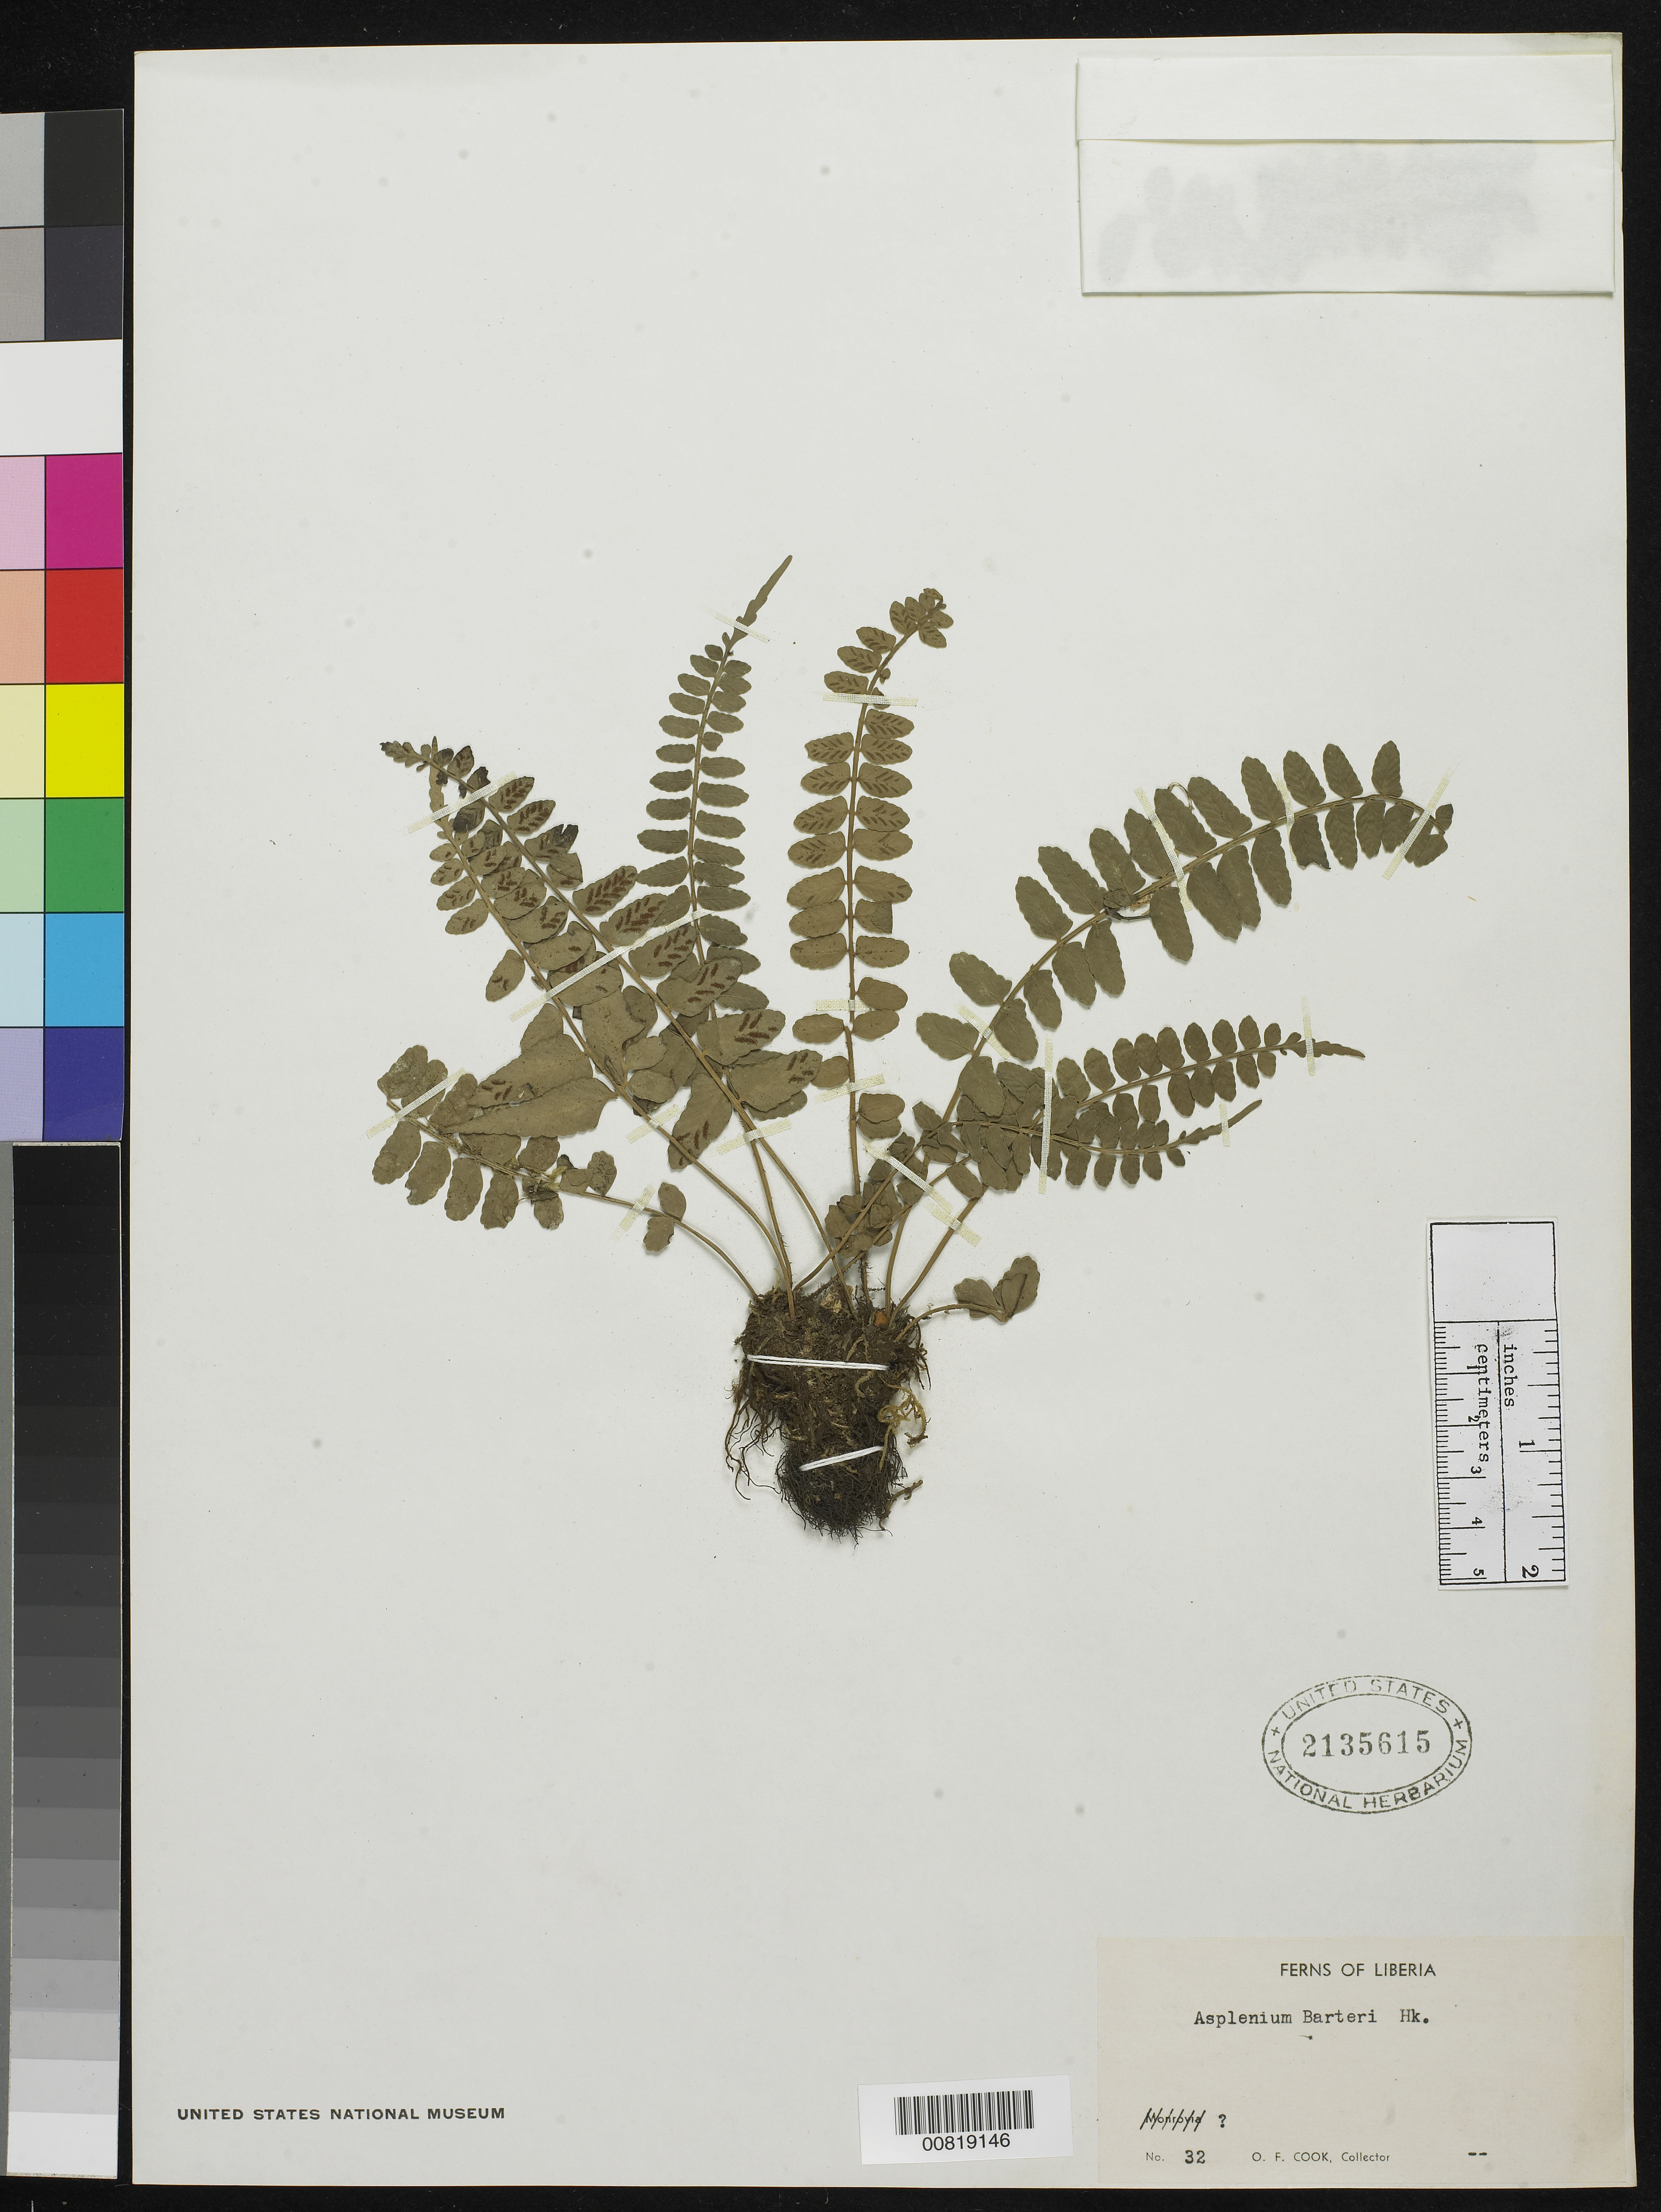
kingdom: Plantae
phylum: Tracheophyta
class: Polypodiopsida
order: Polypodiales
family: Aspleniaceae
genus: Asplenium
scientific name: Asplenium barteri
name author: Hook.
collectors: O. F. Cook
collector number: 32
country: Liberia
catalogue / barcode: US 2135615